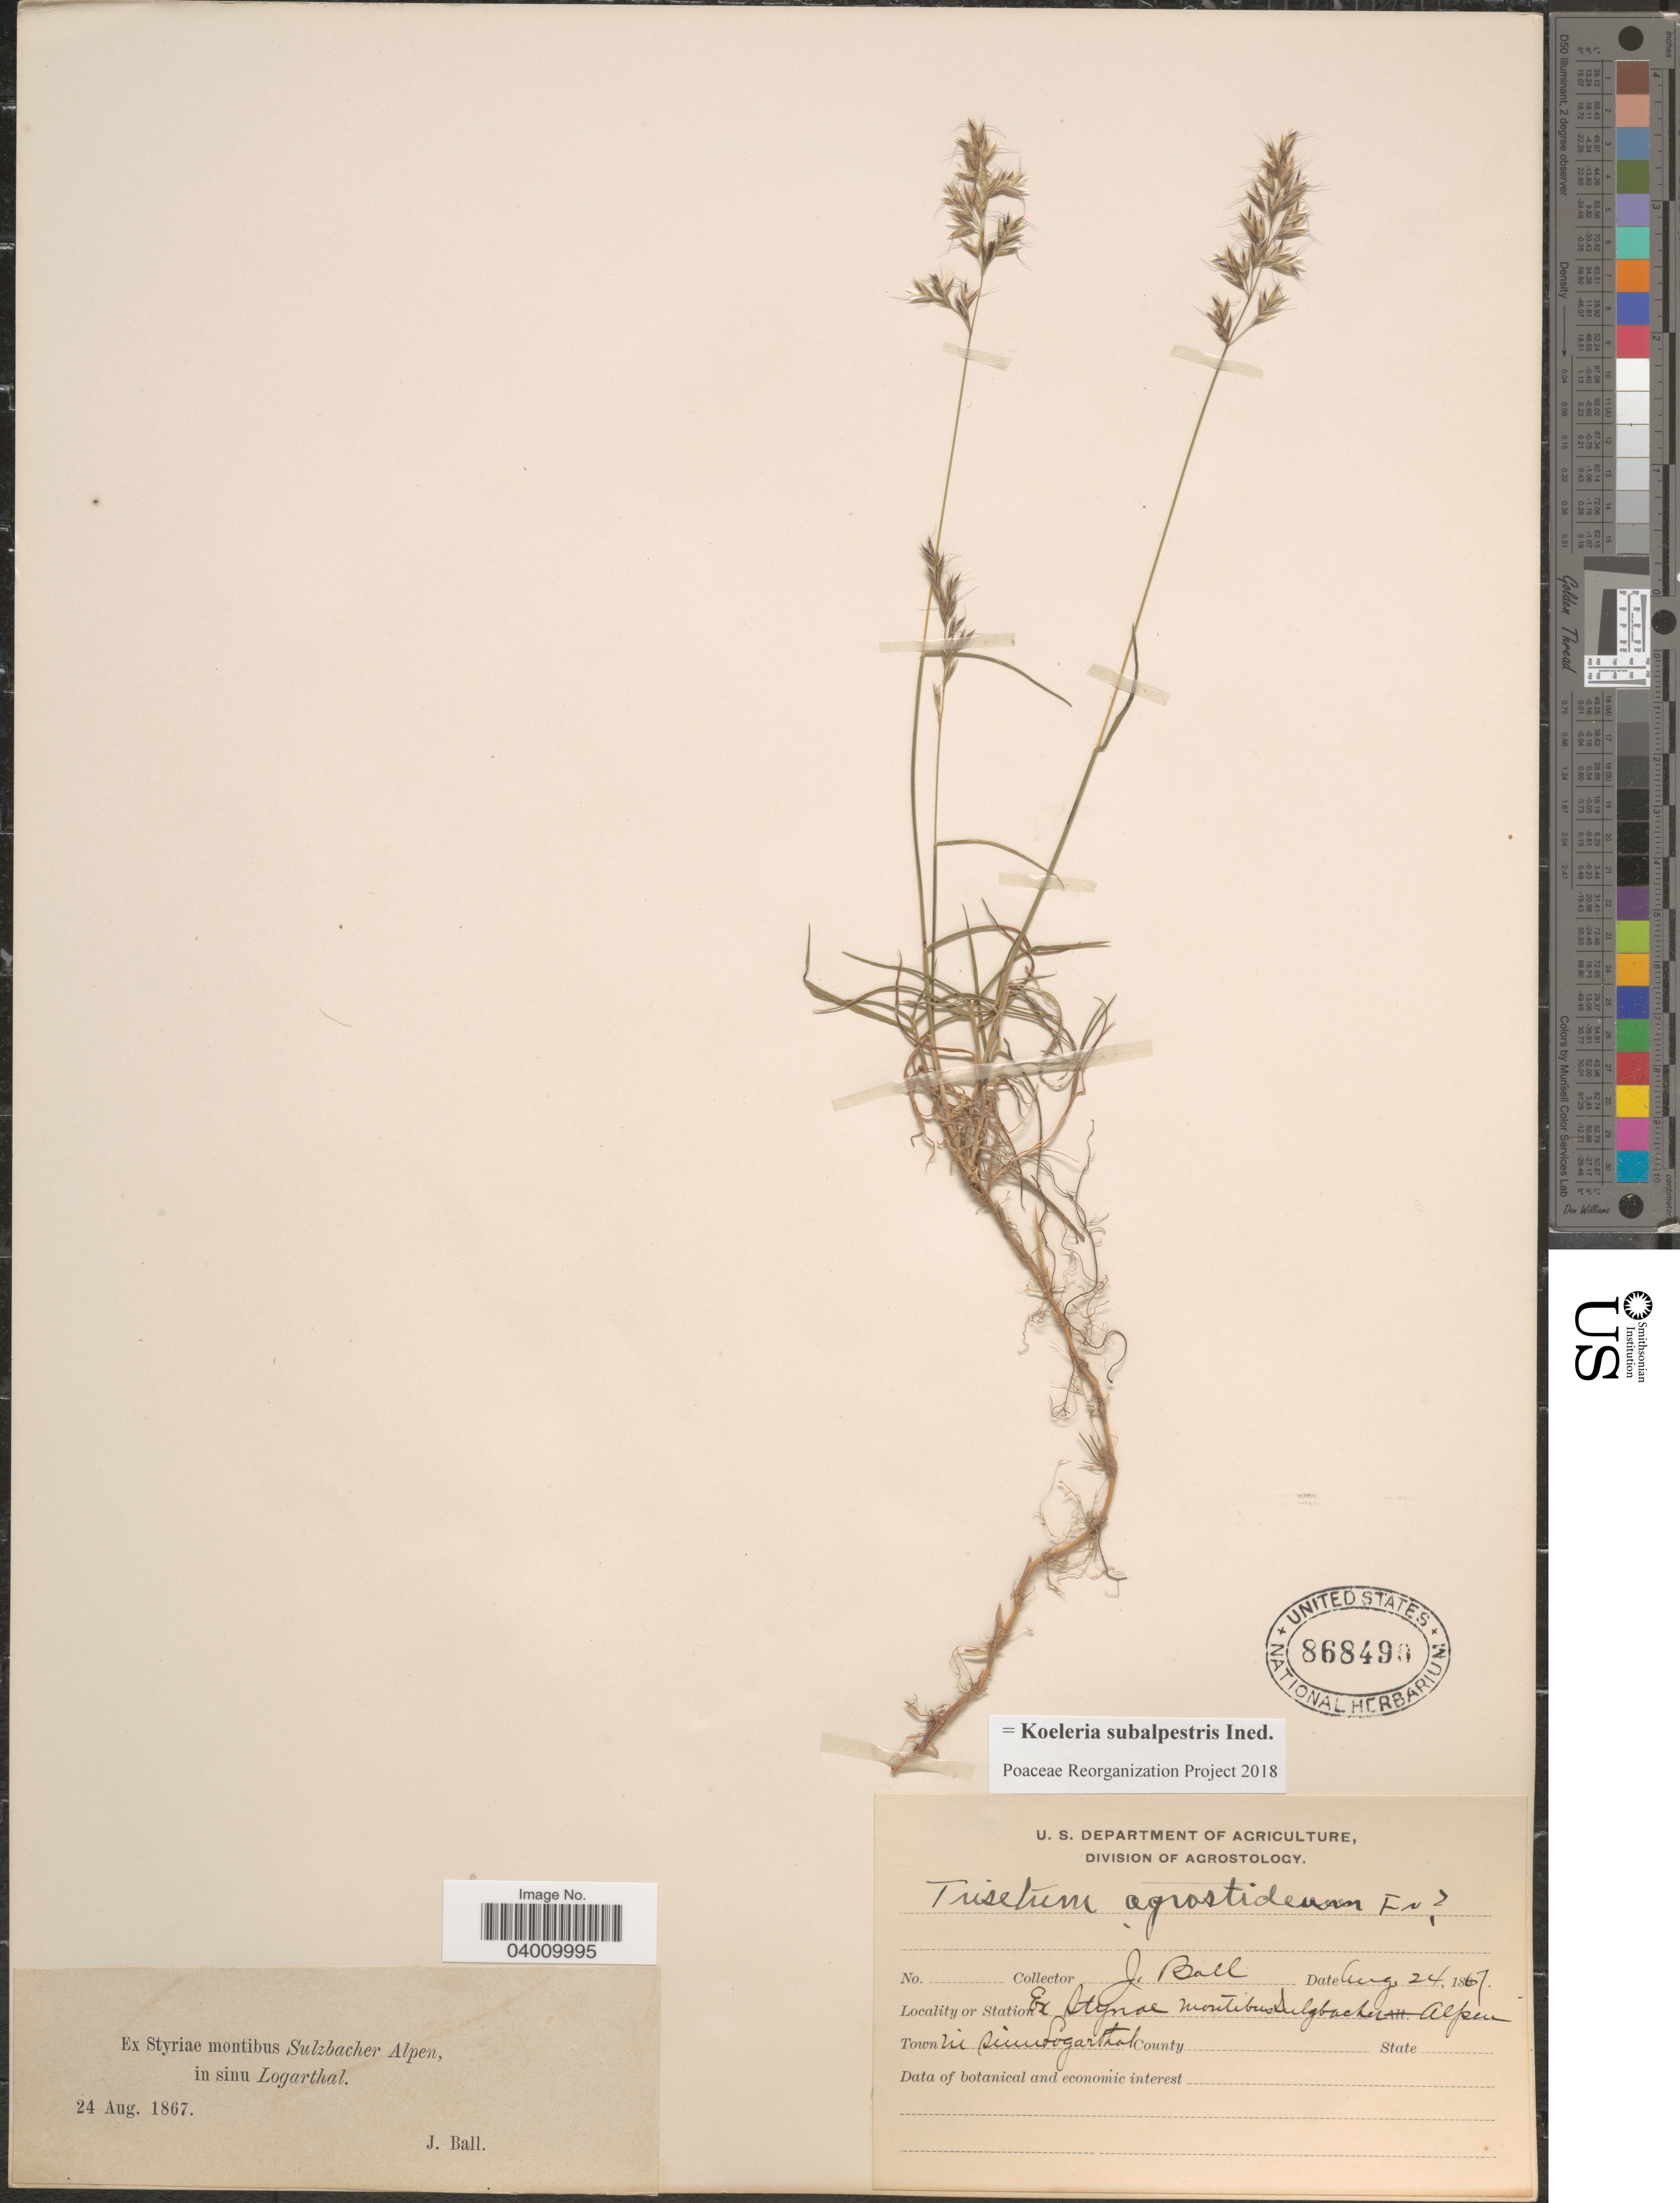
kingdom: Plantae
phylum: Tracheophyta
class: Liliopsida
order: Poales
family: Poaceae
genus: Koeleria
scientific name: Koeleria subalpestris ined.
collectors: J. Ball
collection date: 1867-08-24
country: Austria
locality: Station Ex Styriae montibus Sulzbacher Alpen. Town In sinu Logarthal.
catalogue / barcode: US 868490